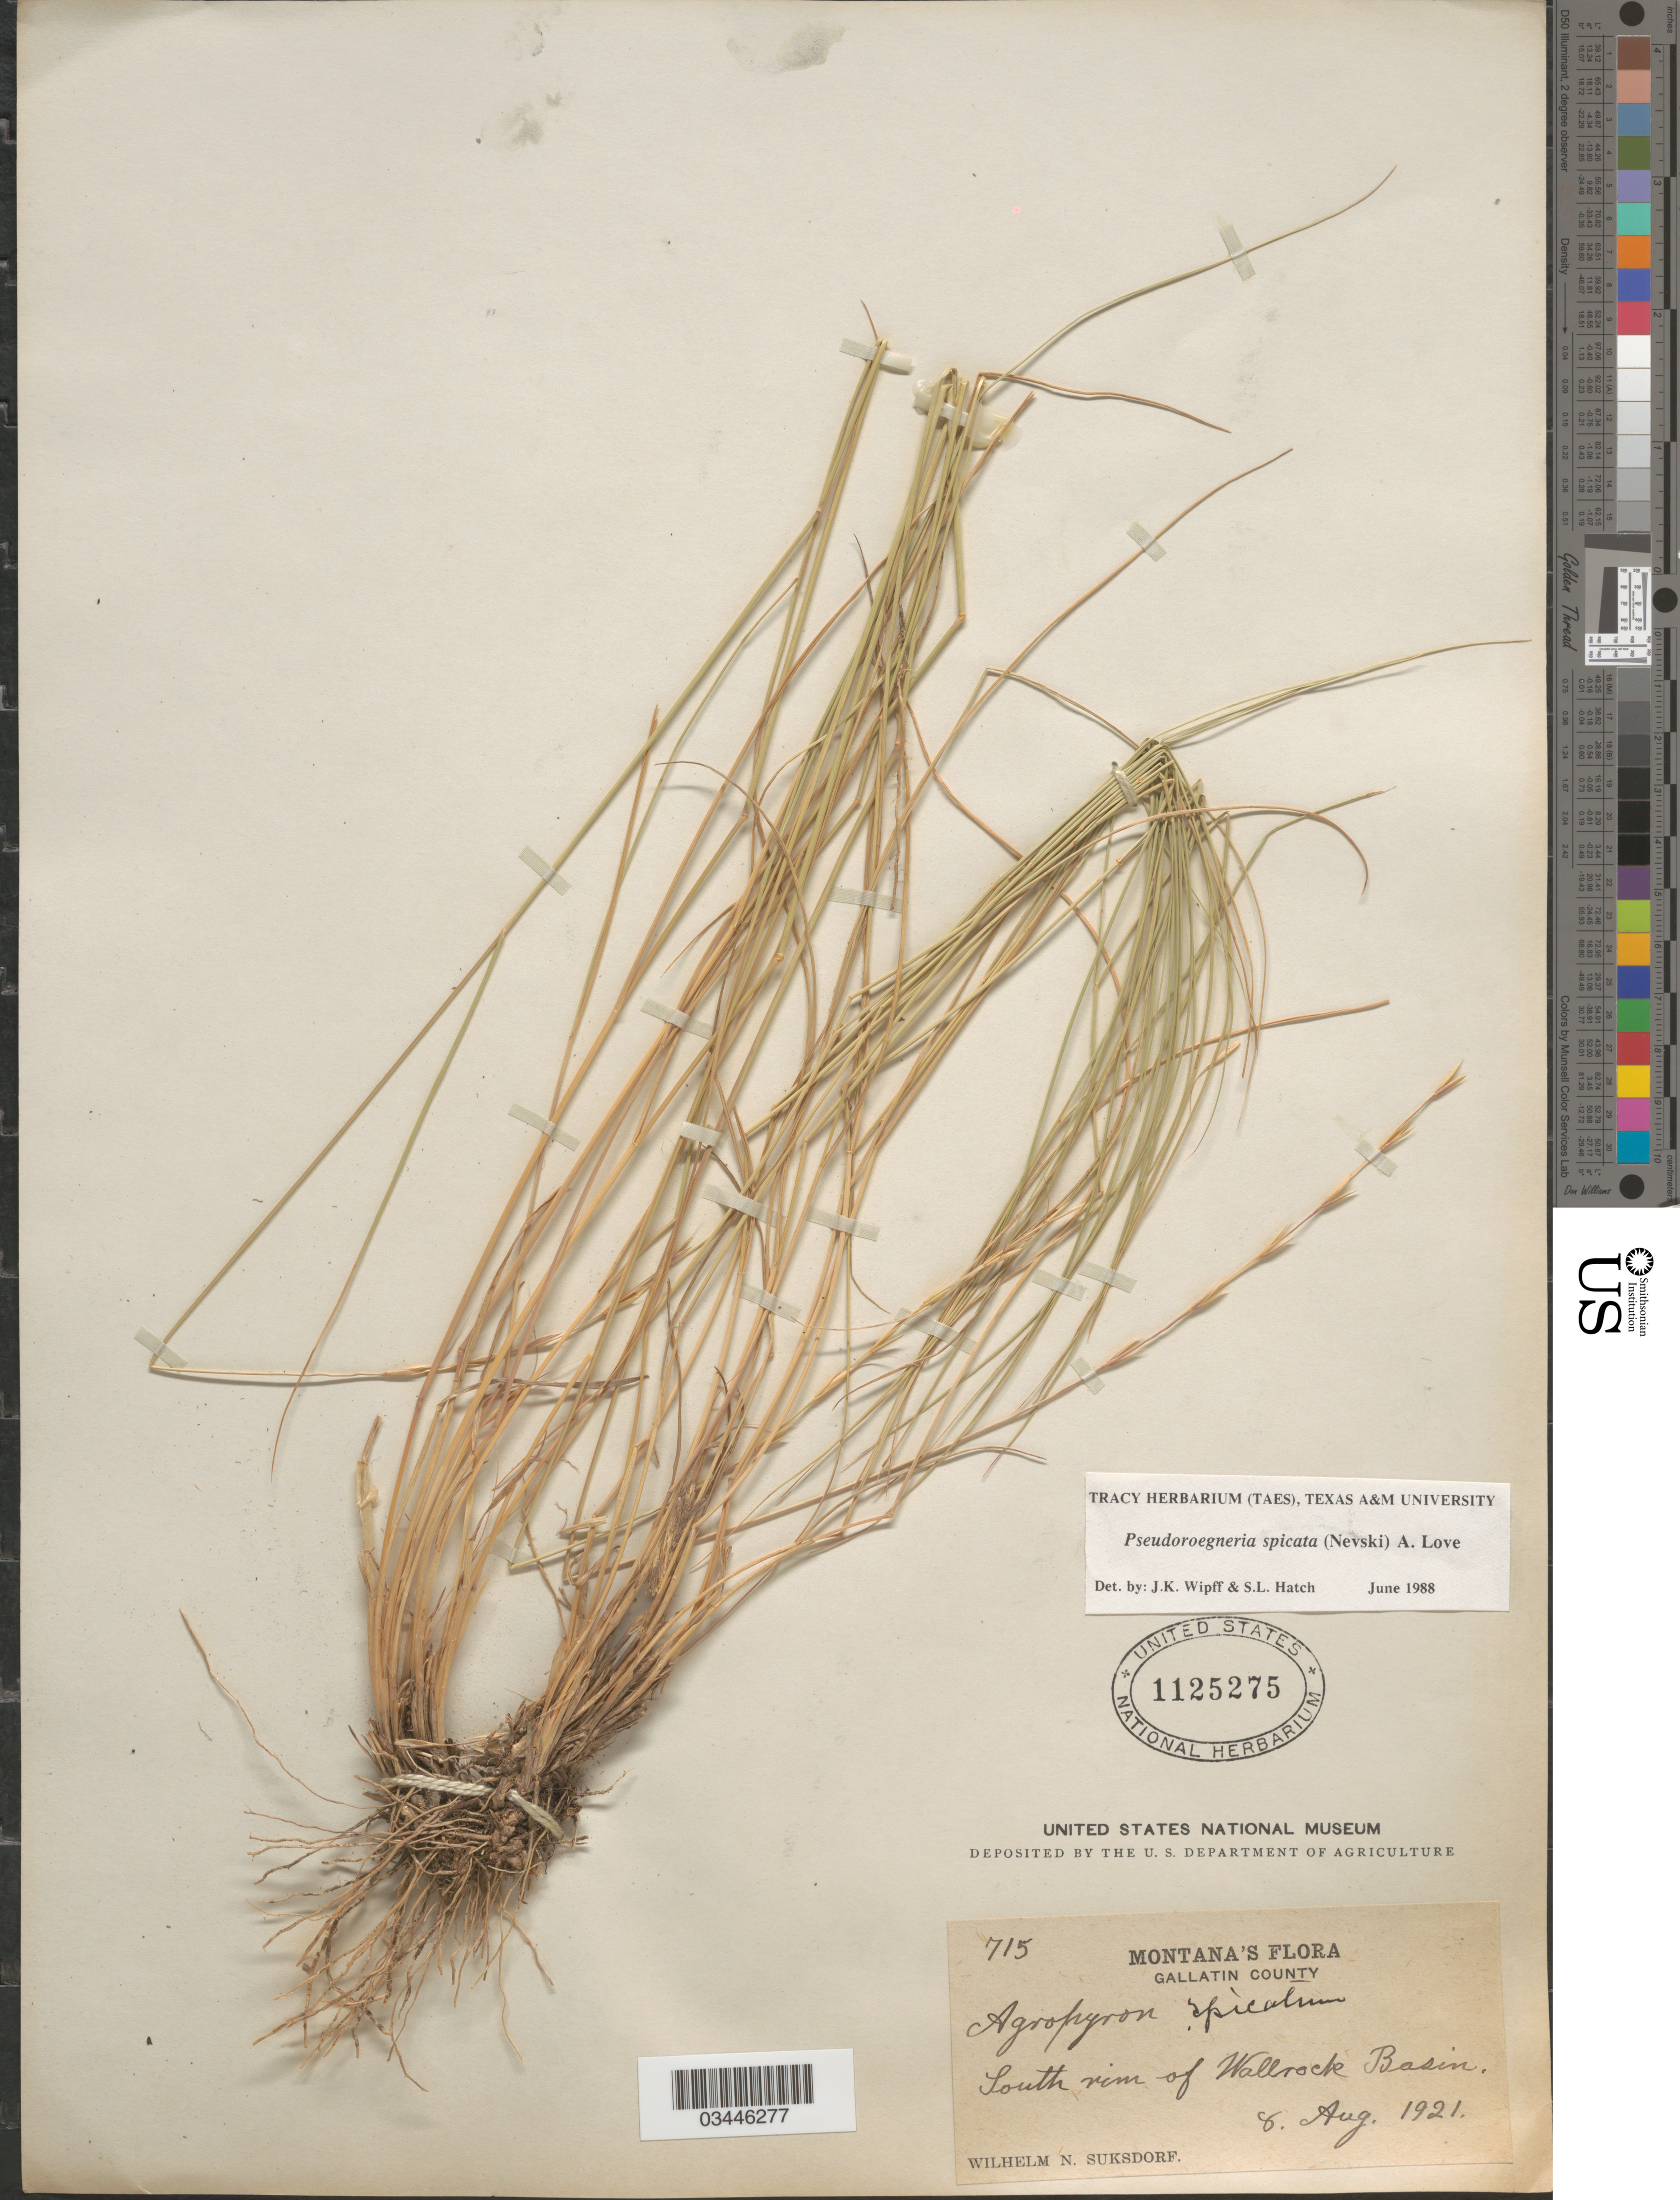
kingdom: Plantae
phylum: Tracheophyta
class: Liliopsida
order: Poales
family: Poaceae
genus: Pseudoroegneria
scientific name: Pseudoroegneria spicata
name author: (Pursh) Á. Löve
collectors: W. N. Suksdorf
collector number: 715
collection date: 1921-08-06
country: United States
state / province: Montana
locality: Gallatin County. South rim of Wallrock Basin.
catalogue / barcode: US 1125275